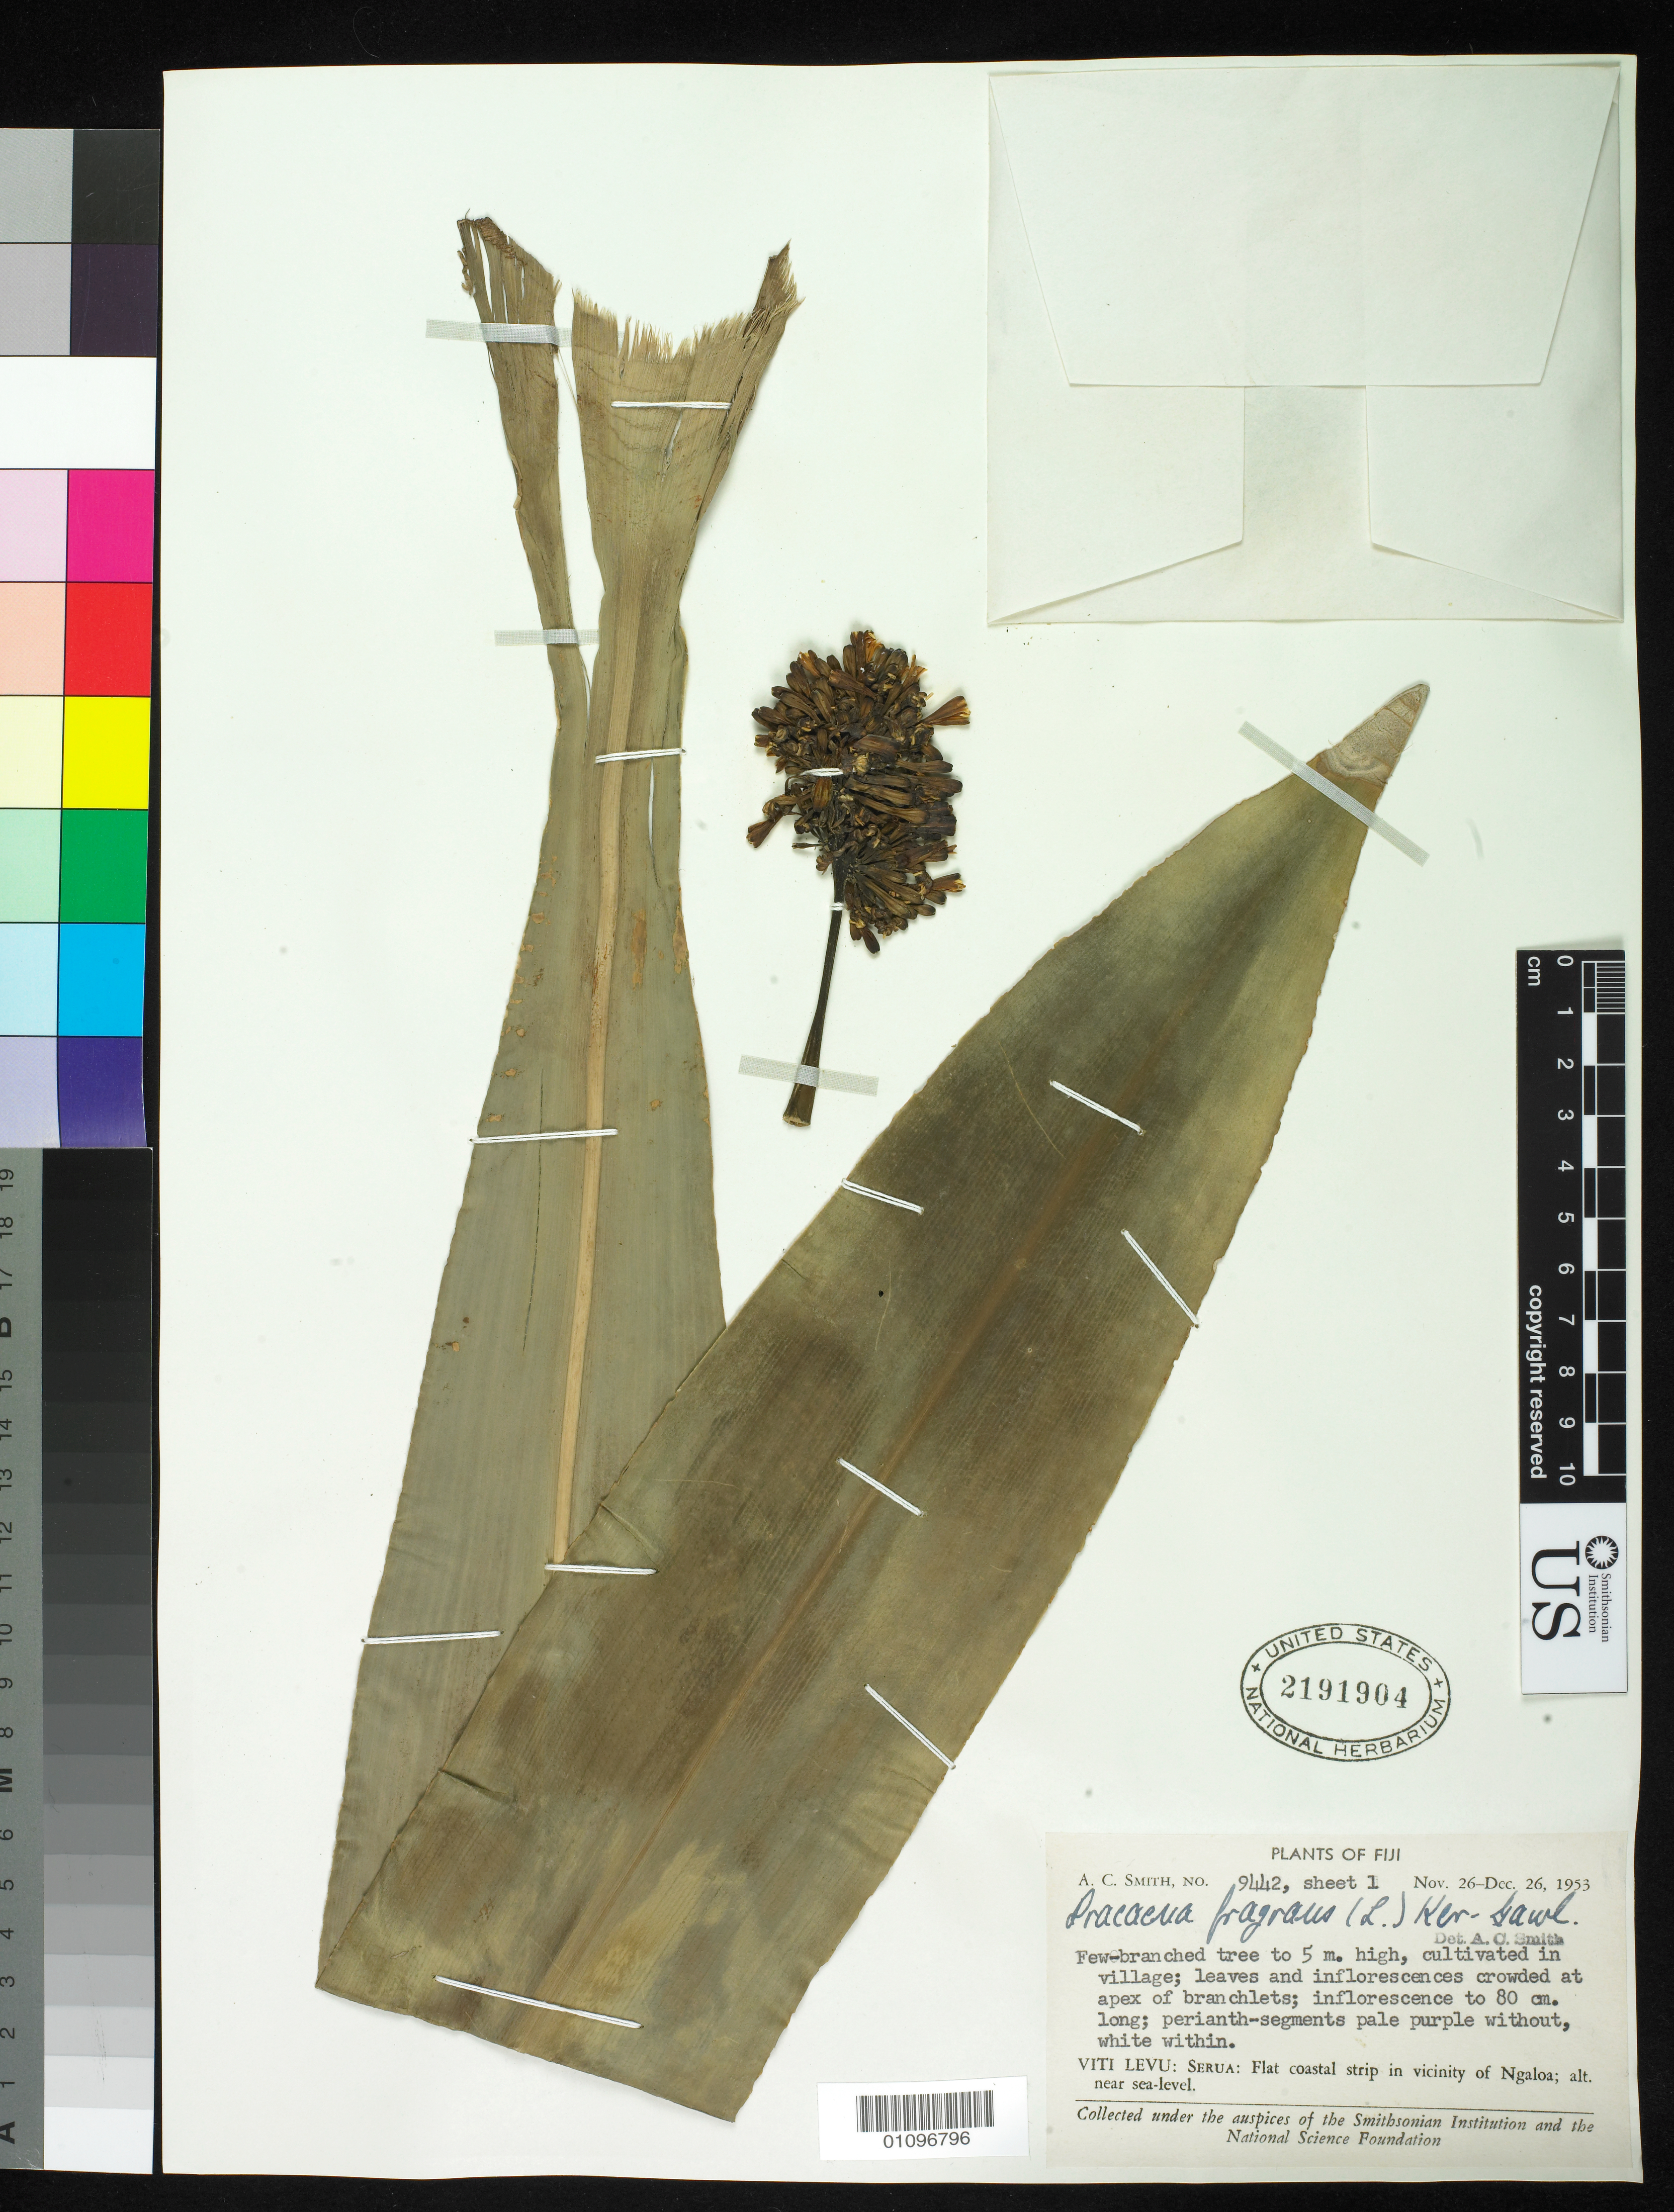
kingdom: Plantae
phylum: Tracheophyta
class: Liliopsida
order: Asparagales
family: Asparagaceae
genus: Dracaena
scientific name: Dracaena fragrans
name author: (L.) Ker Gawl.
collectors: A. C. Smith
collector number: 9442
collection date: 1953-11-26/1953-12-26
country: Fiji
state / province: Serua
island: Viti Levu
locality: Flat coastal strip in the vicinity of Ngaloa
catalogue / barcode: US 2191904